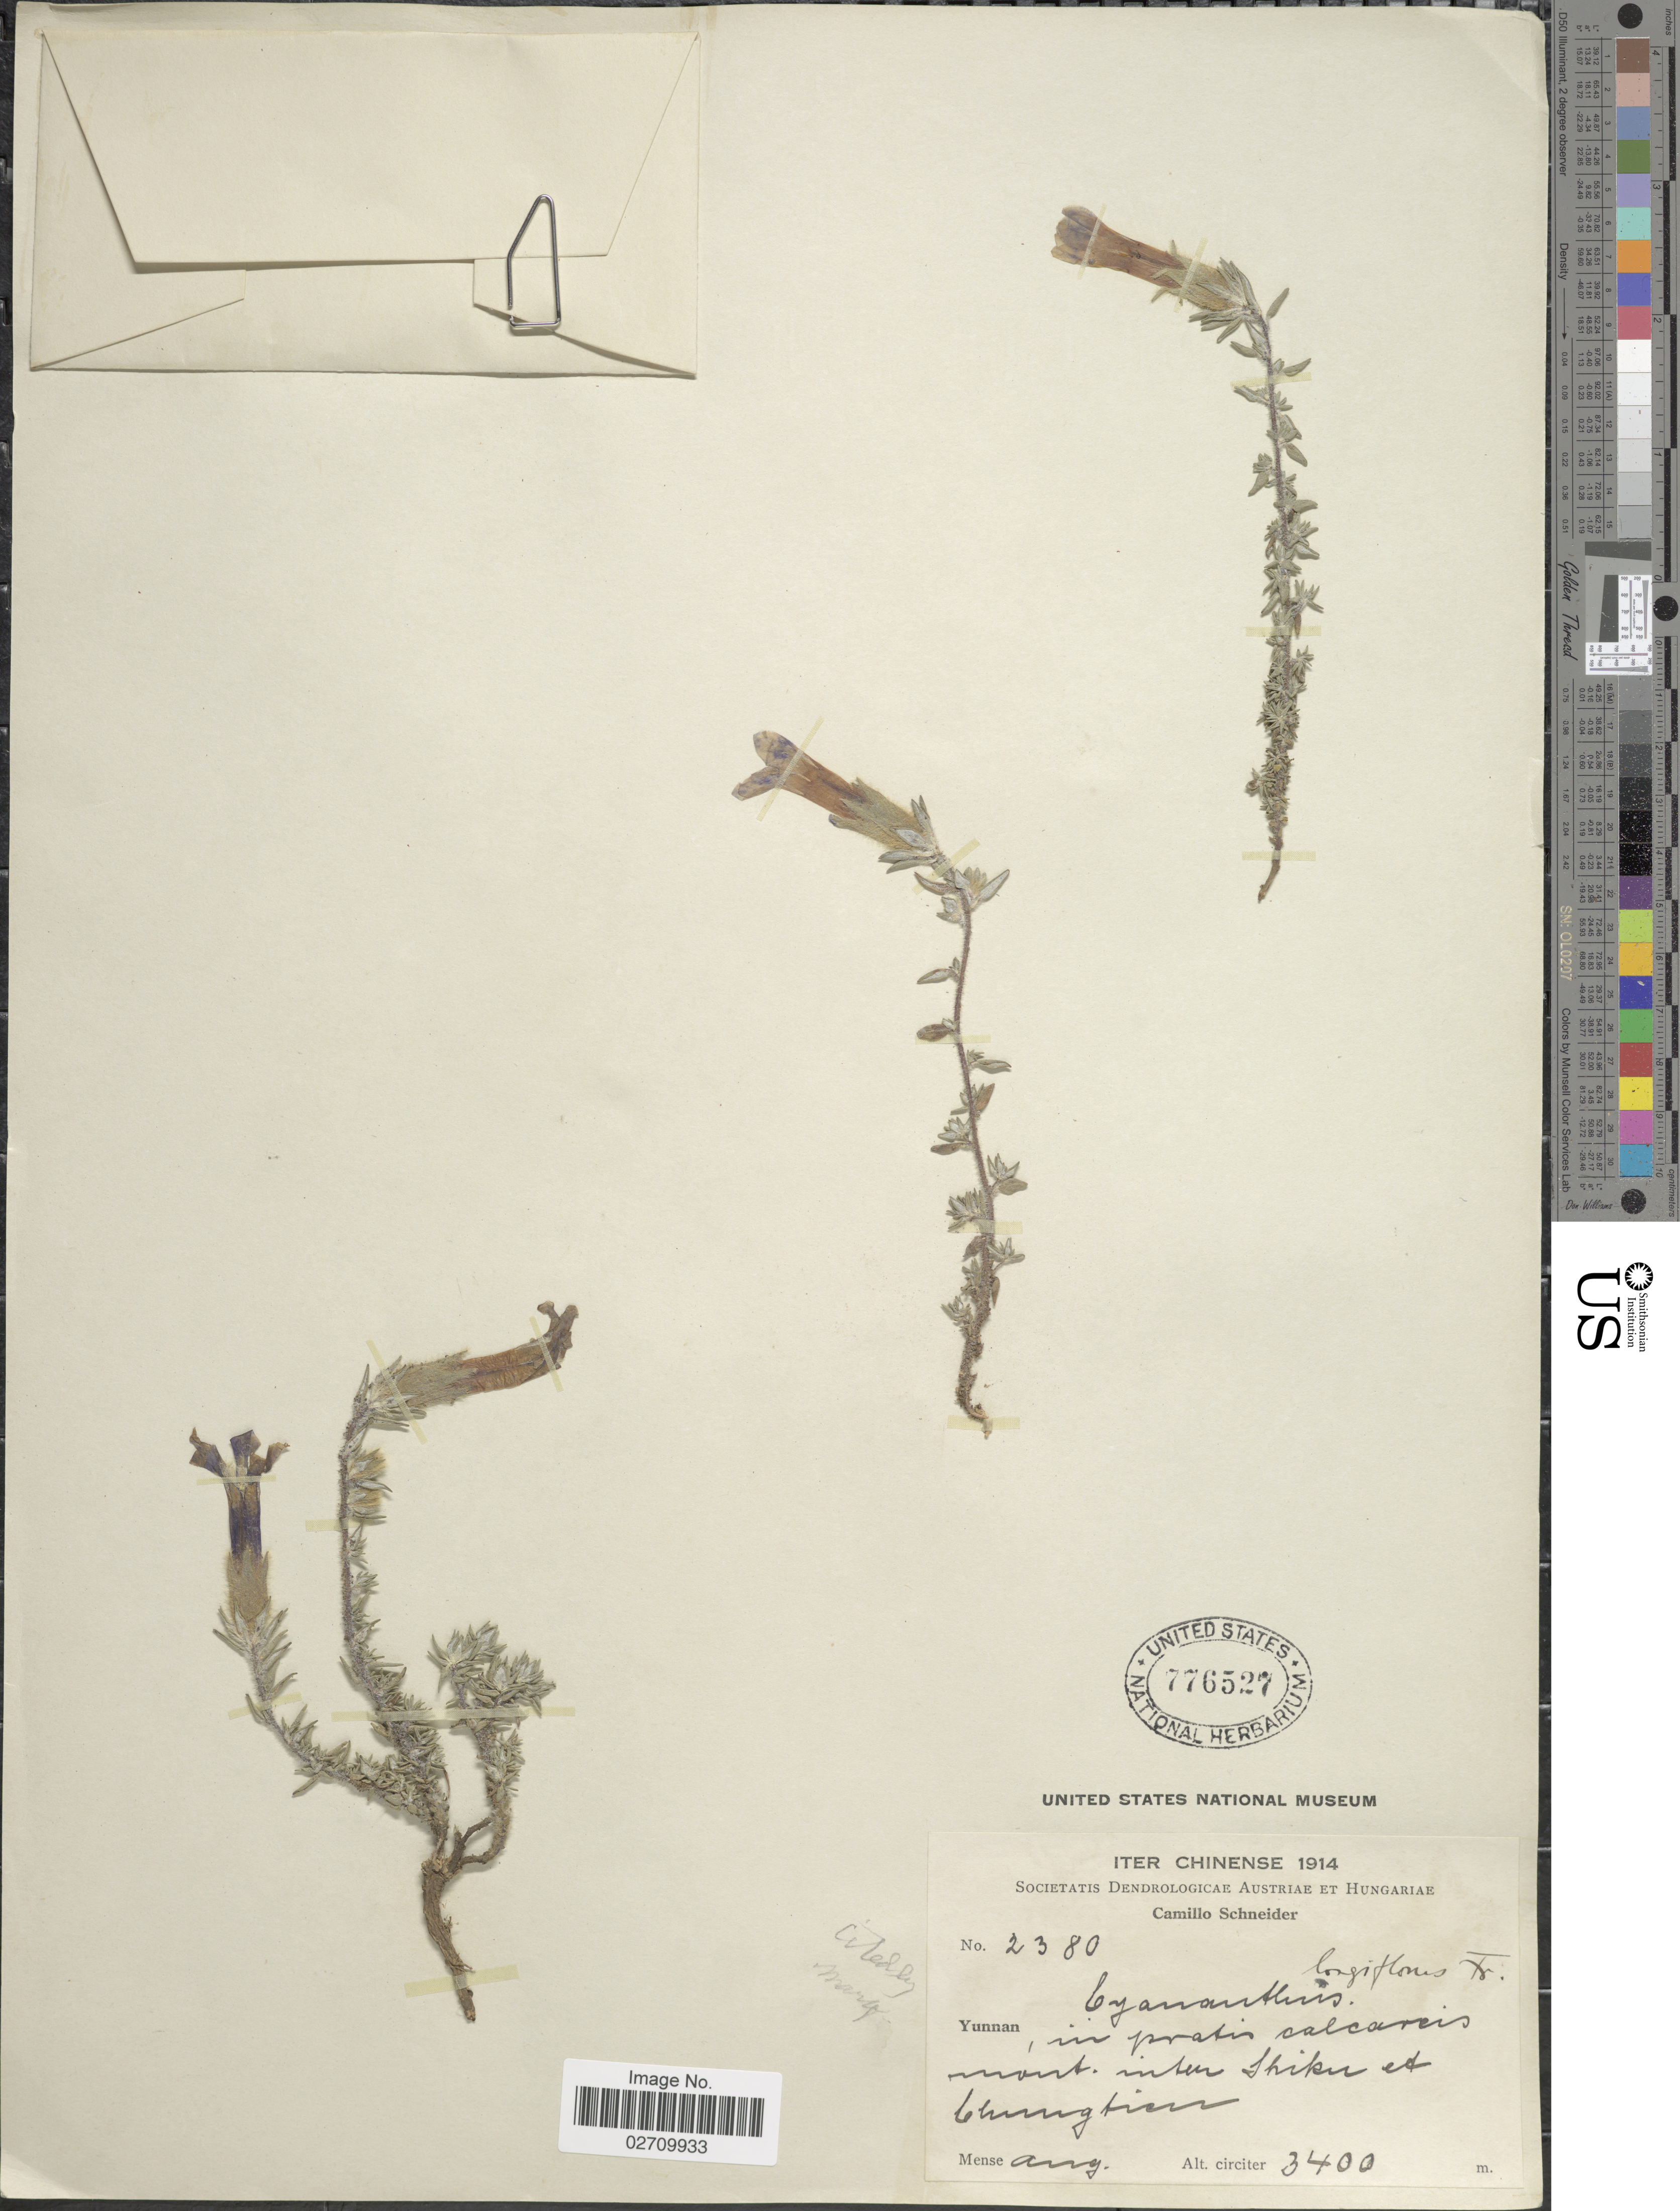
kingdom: Plantae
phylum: Tracheophyta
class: Magnoliopsida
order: Asterales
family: Campanulaceae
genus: Cyananthus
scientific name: Cyananthus longiflorus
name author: Franch.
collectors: C. K. Schneider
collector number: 2380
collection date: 1914-08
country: China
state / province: Yunnan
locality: In pratis calcareis mont. inter Shiku et Chungtien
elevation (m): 3400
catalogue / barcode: US 776527